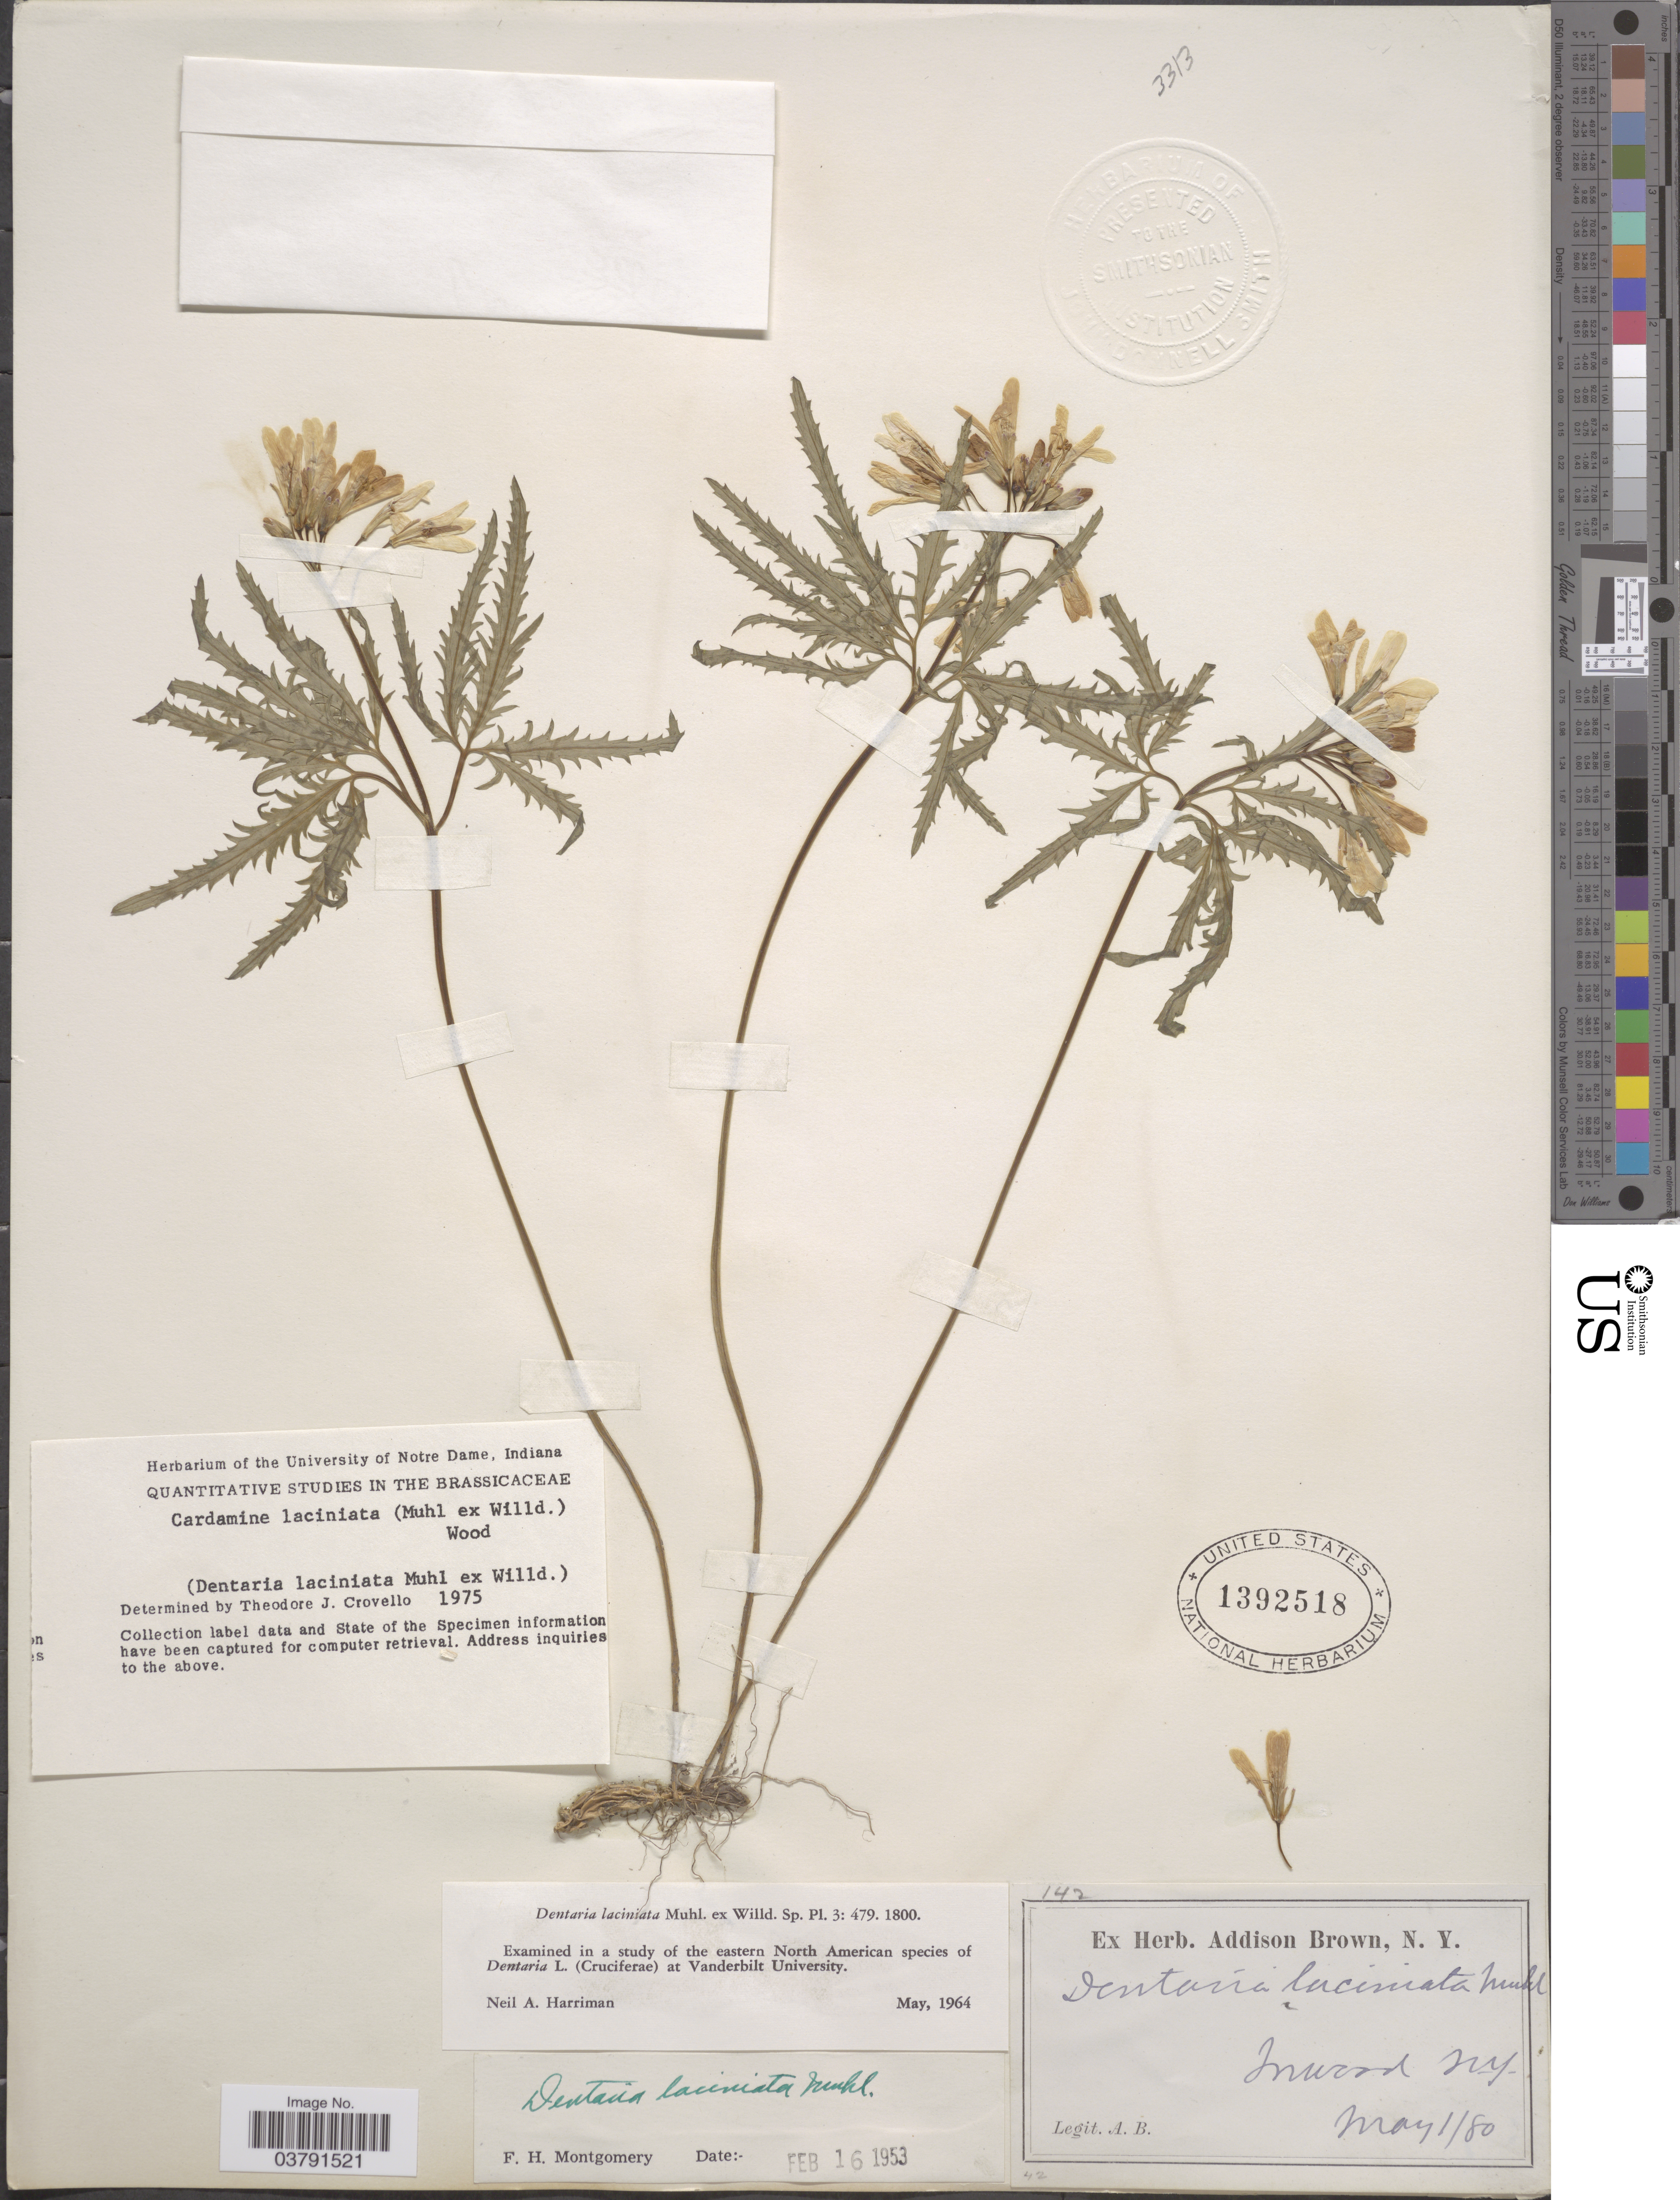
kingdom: Plantae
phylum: Tracheophyta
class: Magnoliopsida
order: Brassicales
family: Brassicaceae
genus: Dentaria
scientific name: Dentaria laciniata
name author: Muhl.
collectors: A. Brown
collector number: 142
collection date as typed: Transcribed d/m/y: 1/5/80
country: United States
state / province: New York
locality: Inwood.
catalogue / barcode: US 1392518